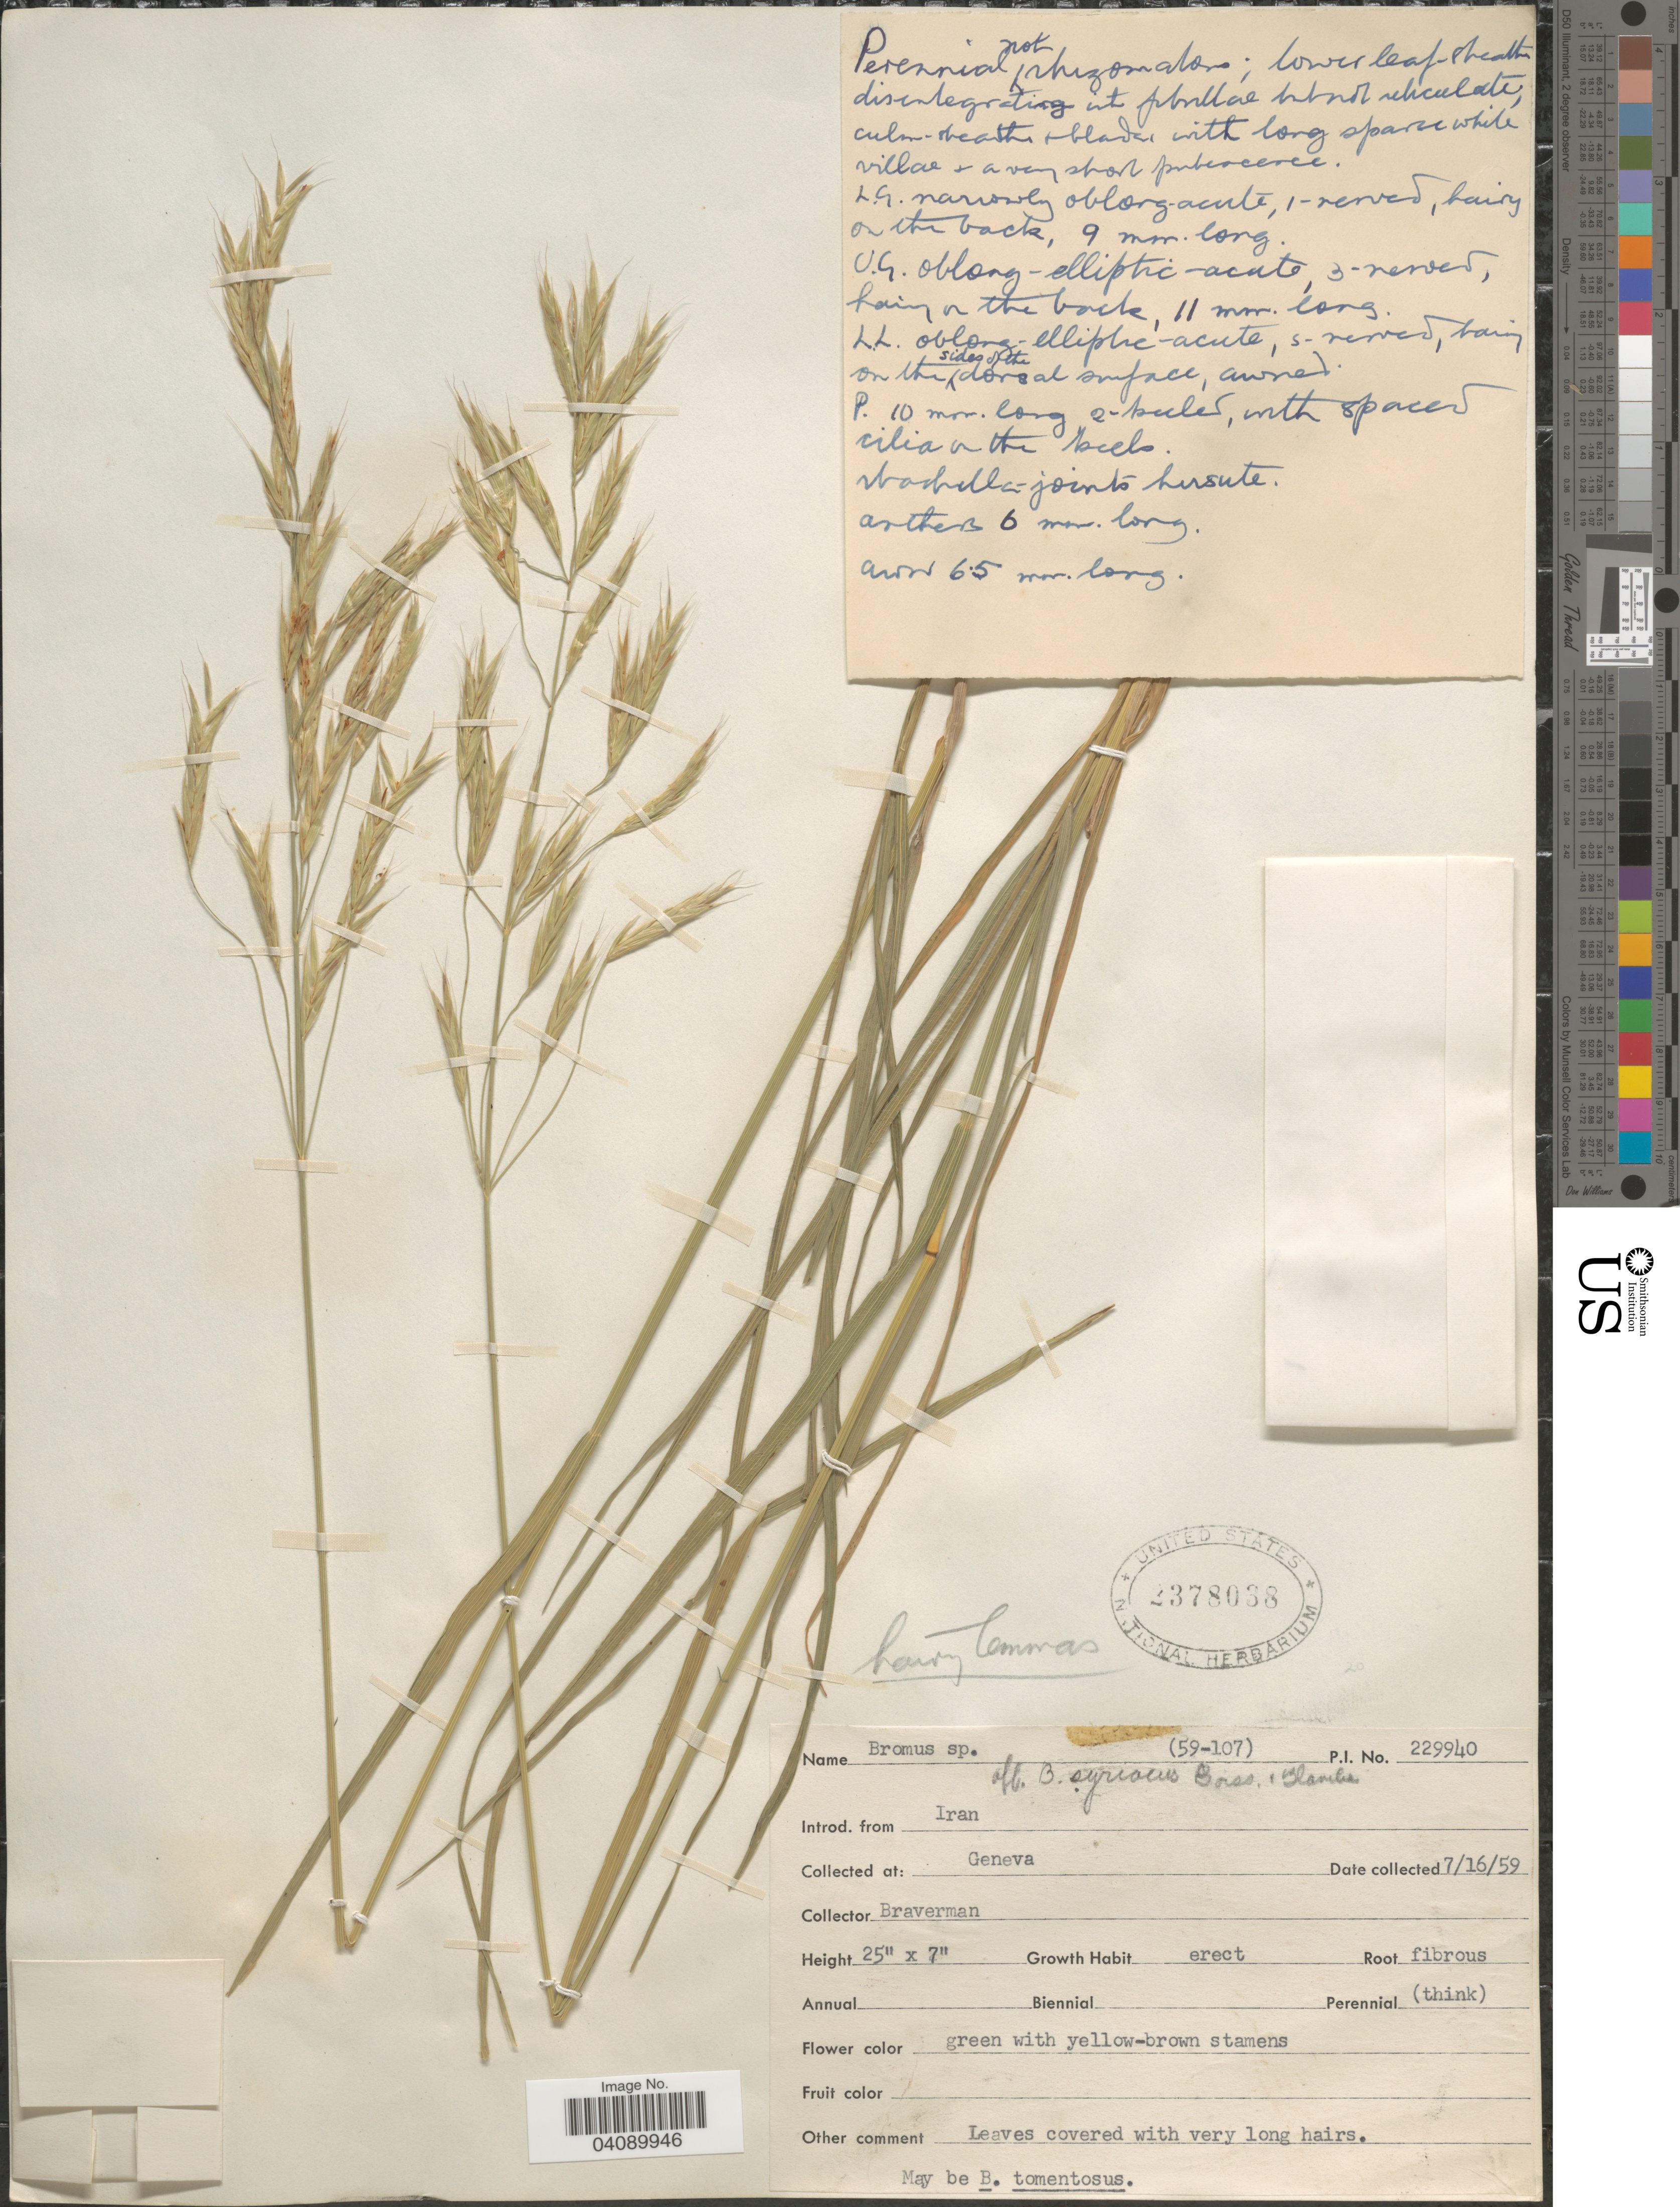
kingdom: Plantae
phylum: Tracheophyta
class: Liliopsida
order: Poales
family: Poaceae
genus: Bromus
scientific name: Bromus sp.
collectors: S. Braverman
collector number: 229940?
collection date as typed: Transcribed d/m/y: 16/7/59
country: Switzerland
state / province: Genève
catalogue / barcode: US 2378038